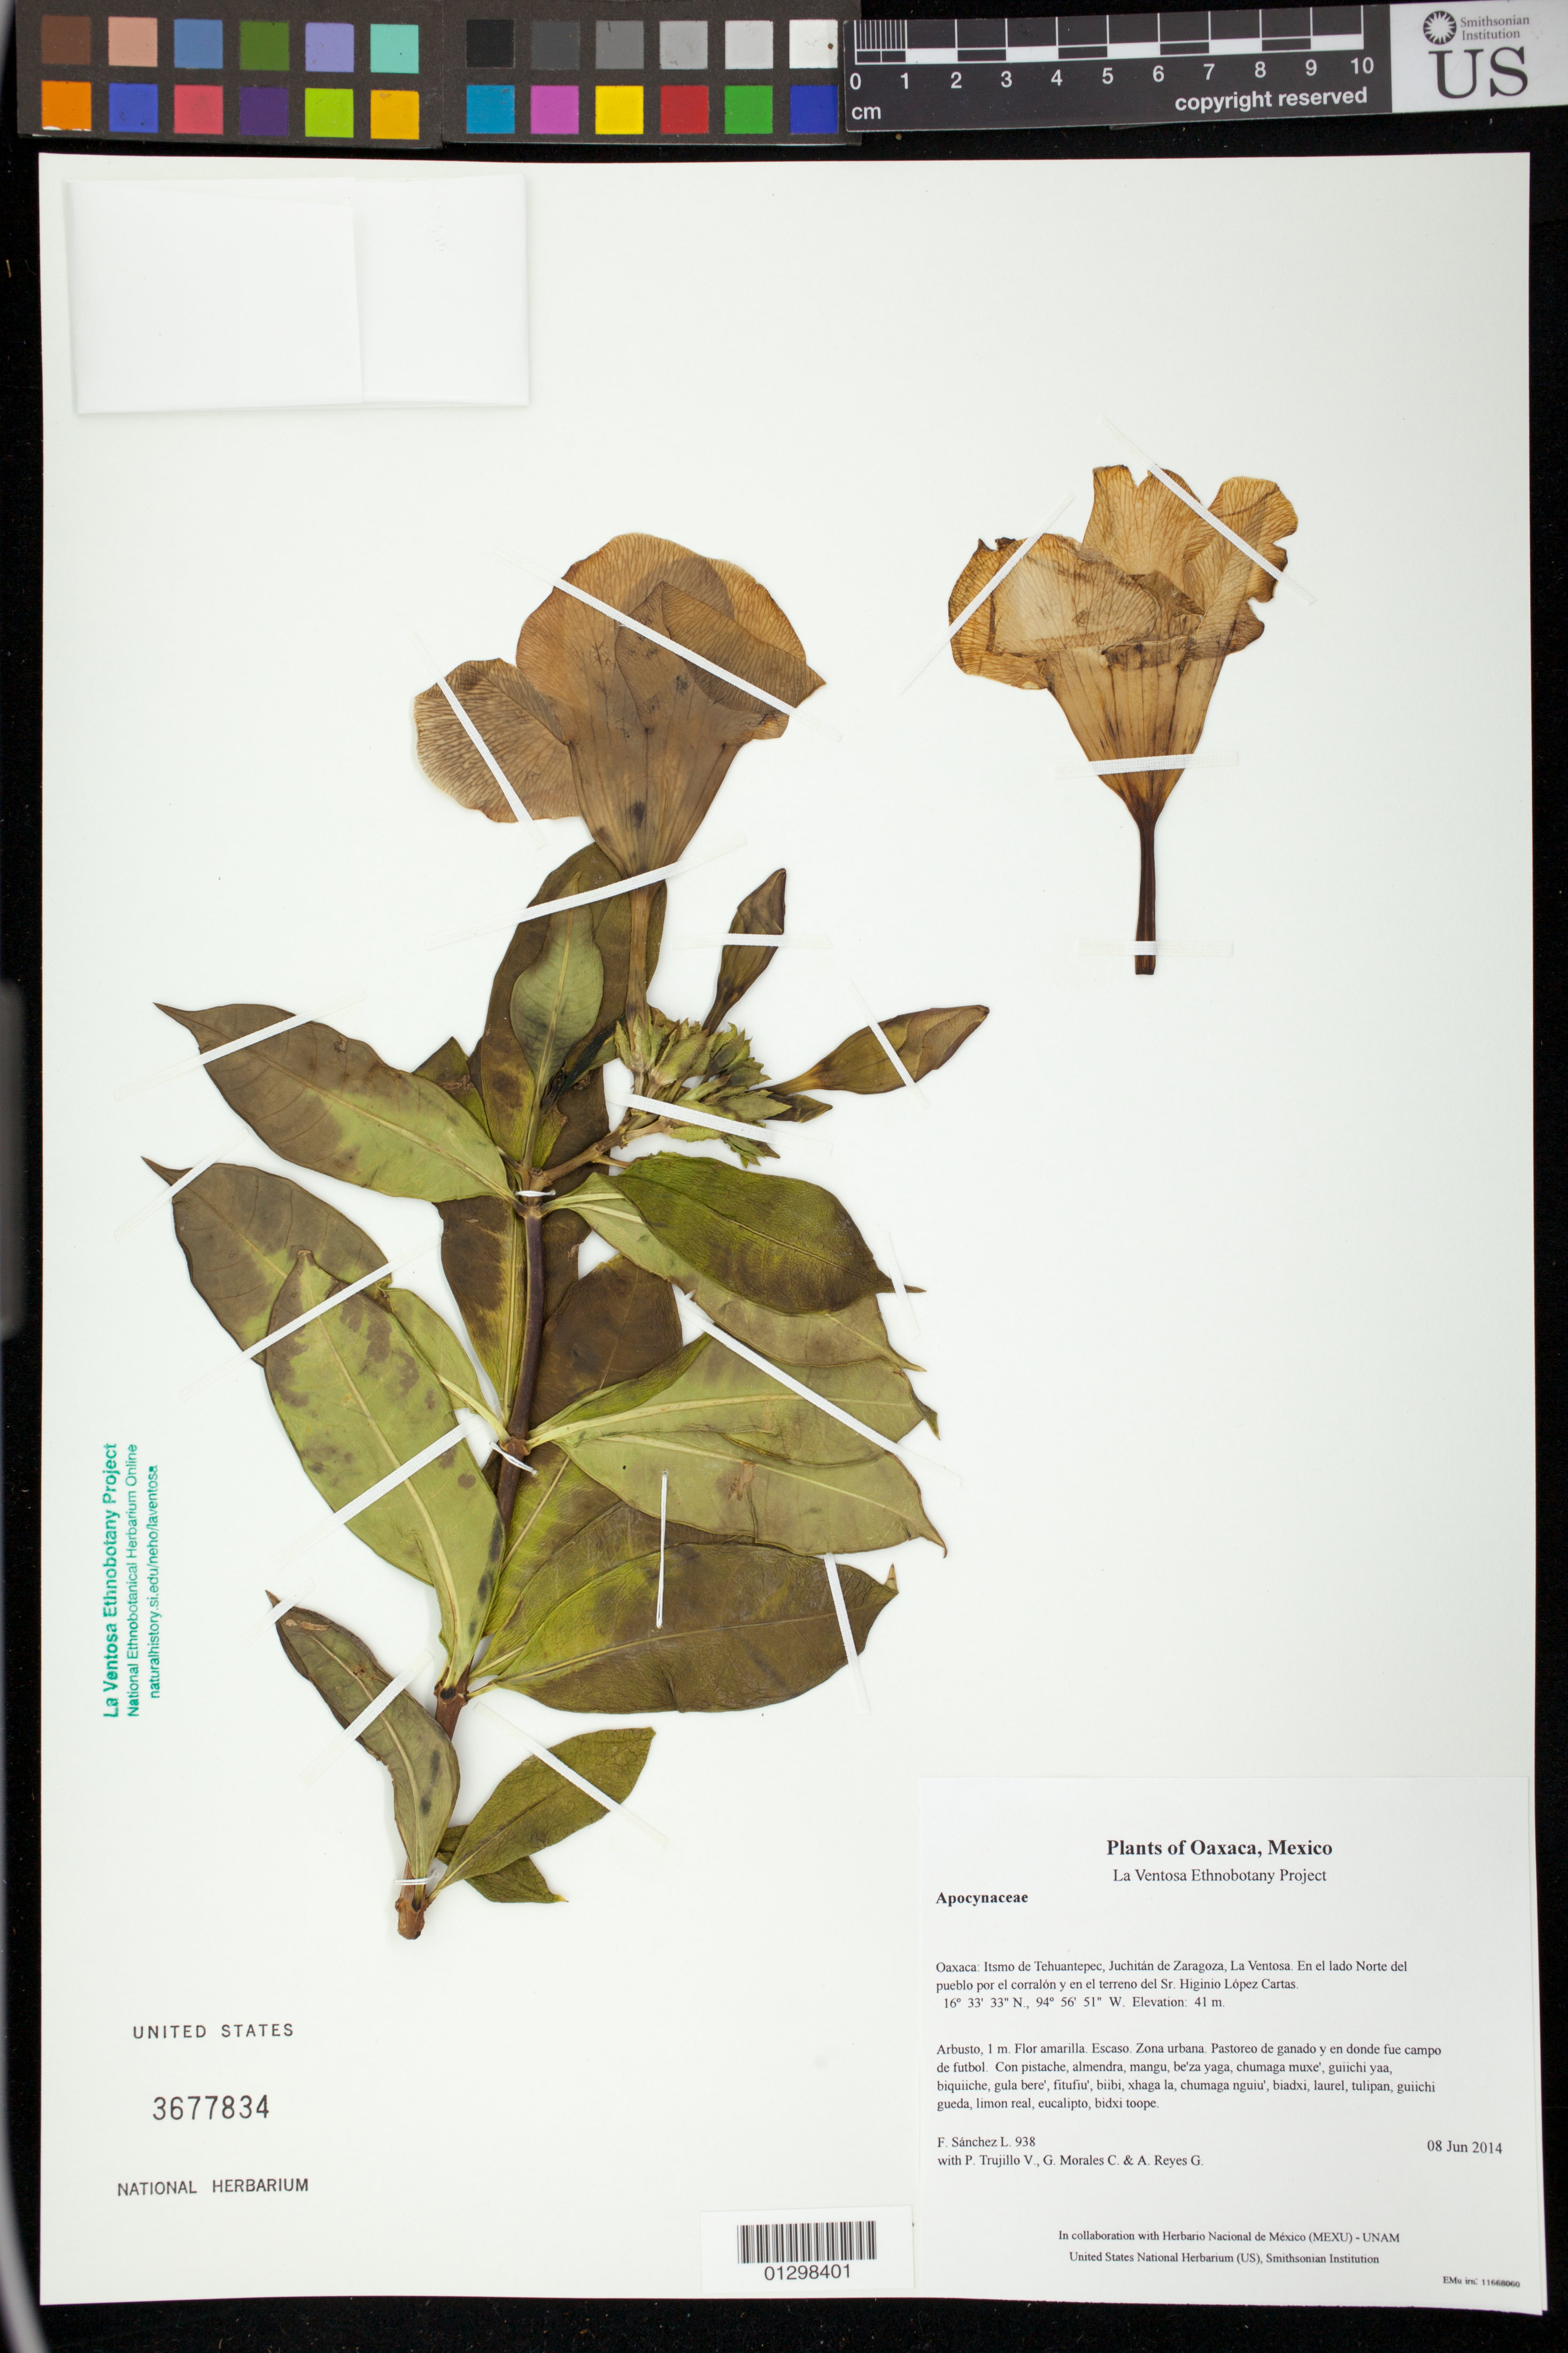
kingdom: Plantae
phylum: Tracheophyta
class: Magnoliopsida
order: Gentianales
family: Apocynaceae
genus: Allamanda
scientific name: Allamanda cathartica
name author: L.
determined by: Velasco G., Kenia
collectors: F. Sánchez L., P. Trujillo V., G. Morales C. & A. Reyes G.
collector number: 938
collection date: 2014-06-08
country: Mexico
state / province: Oaxaca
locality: Itsmo de Tehuantepec, Juchitán de Zaragoza, La Ventosa. En el lado Norte del pueblo por el corralón y en el terreno del Sr. Higinio López Cartas.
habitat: Zona urbana. Pastoreo de ganado y en donde fue campo de futbol.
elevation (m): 41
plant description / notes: MEXU, US; Yaga bandaga. 1 m. Guie' naguchi. Huaxie'.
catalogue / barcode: US 3677834